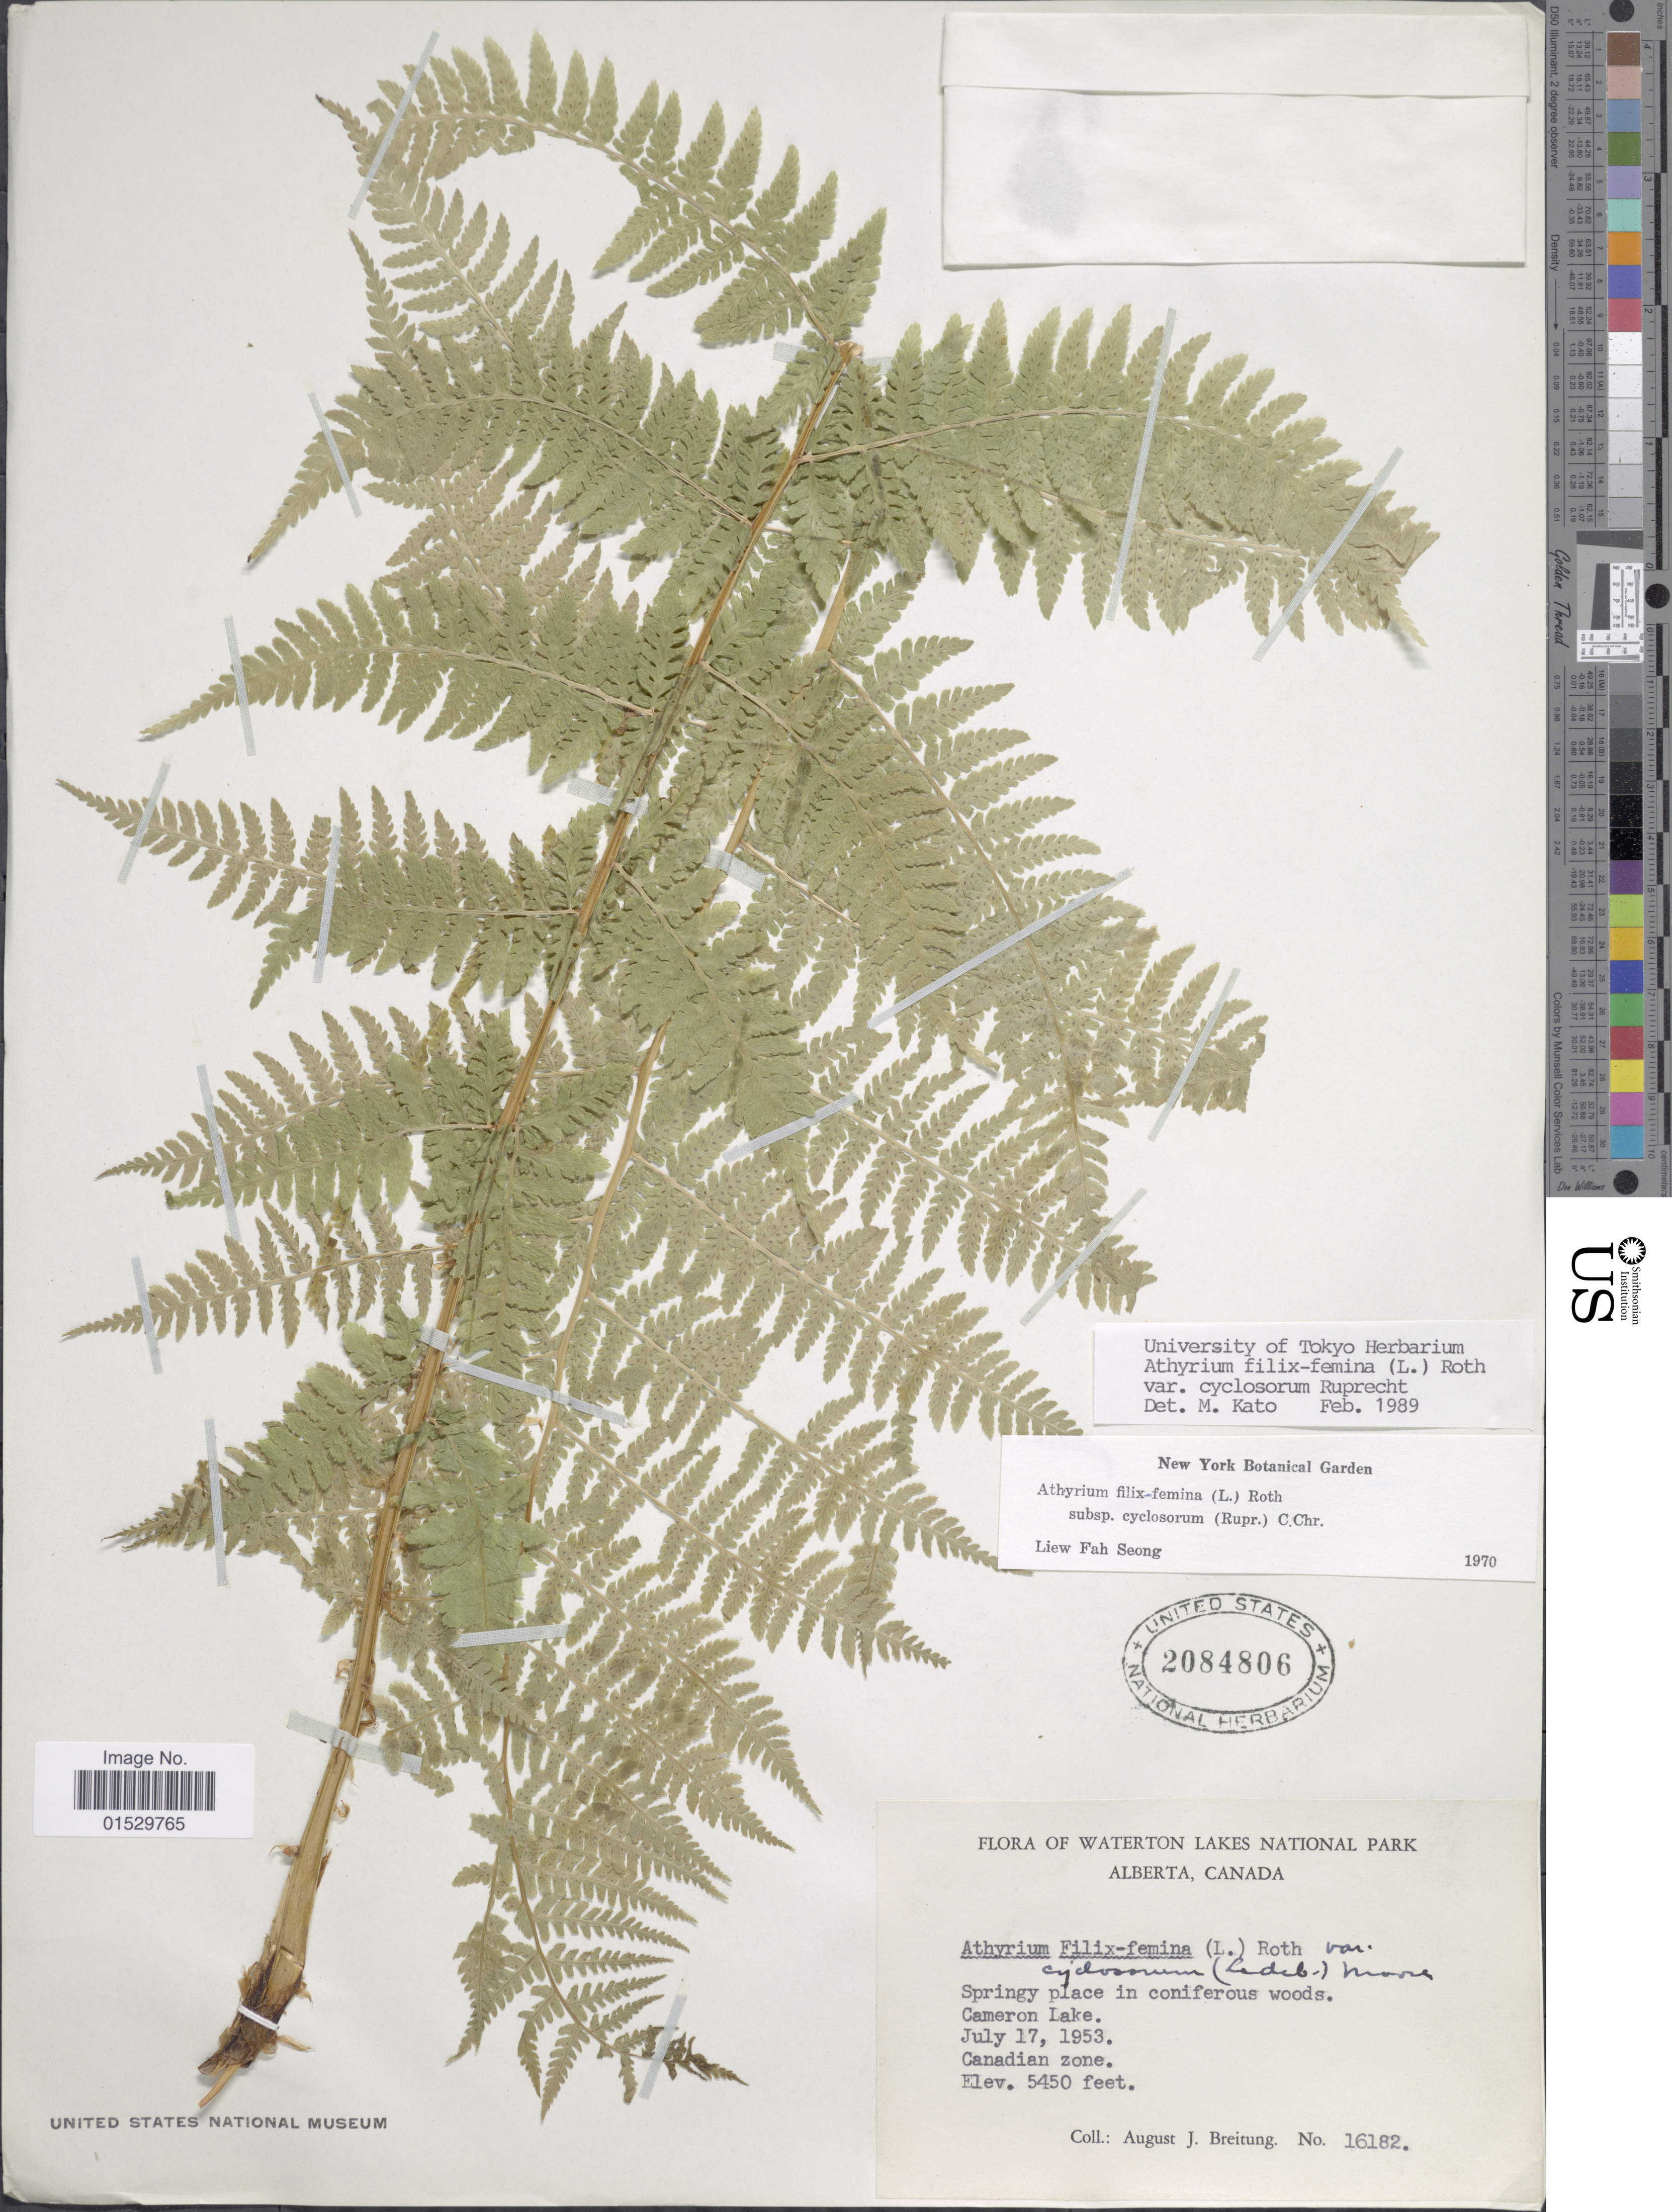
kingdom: Plantae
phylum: Tracheophyta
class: Polypodiopsida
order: Polypodiales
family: Athyriaceae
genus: Athyrium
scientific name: Athyrium filix-femina subsp. cyclosorum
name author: (Rupr.) C. Chr.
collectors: A. Breitung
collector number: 16182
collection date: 1953-07-17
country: Canada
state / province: Alberta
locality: Waterton Lakes National Park, Cameron Lake, Candian Zone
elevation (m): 1661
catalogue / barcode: US 2084806